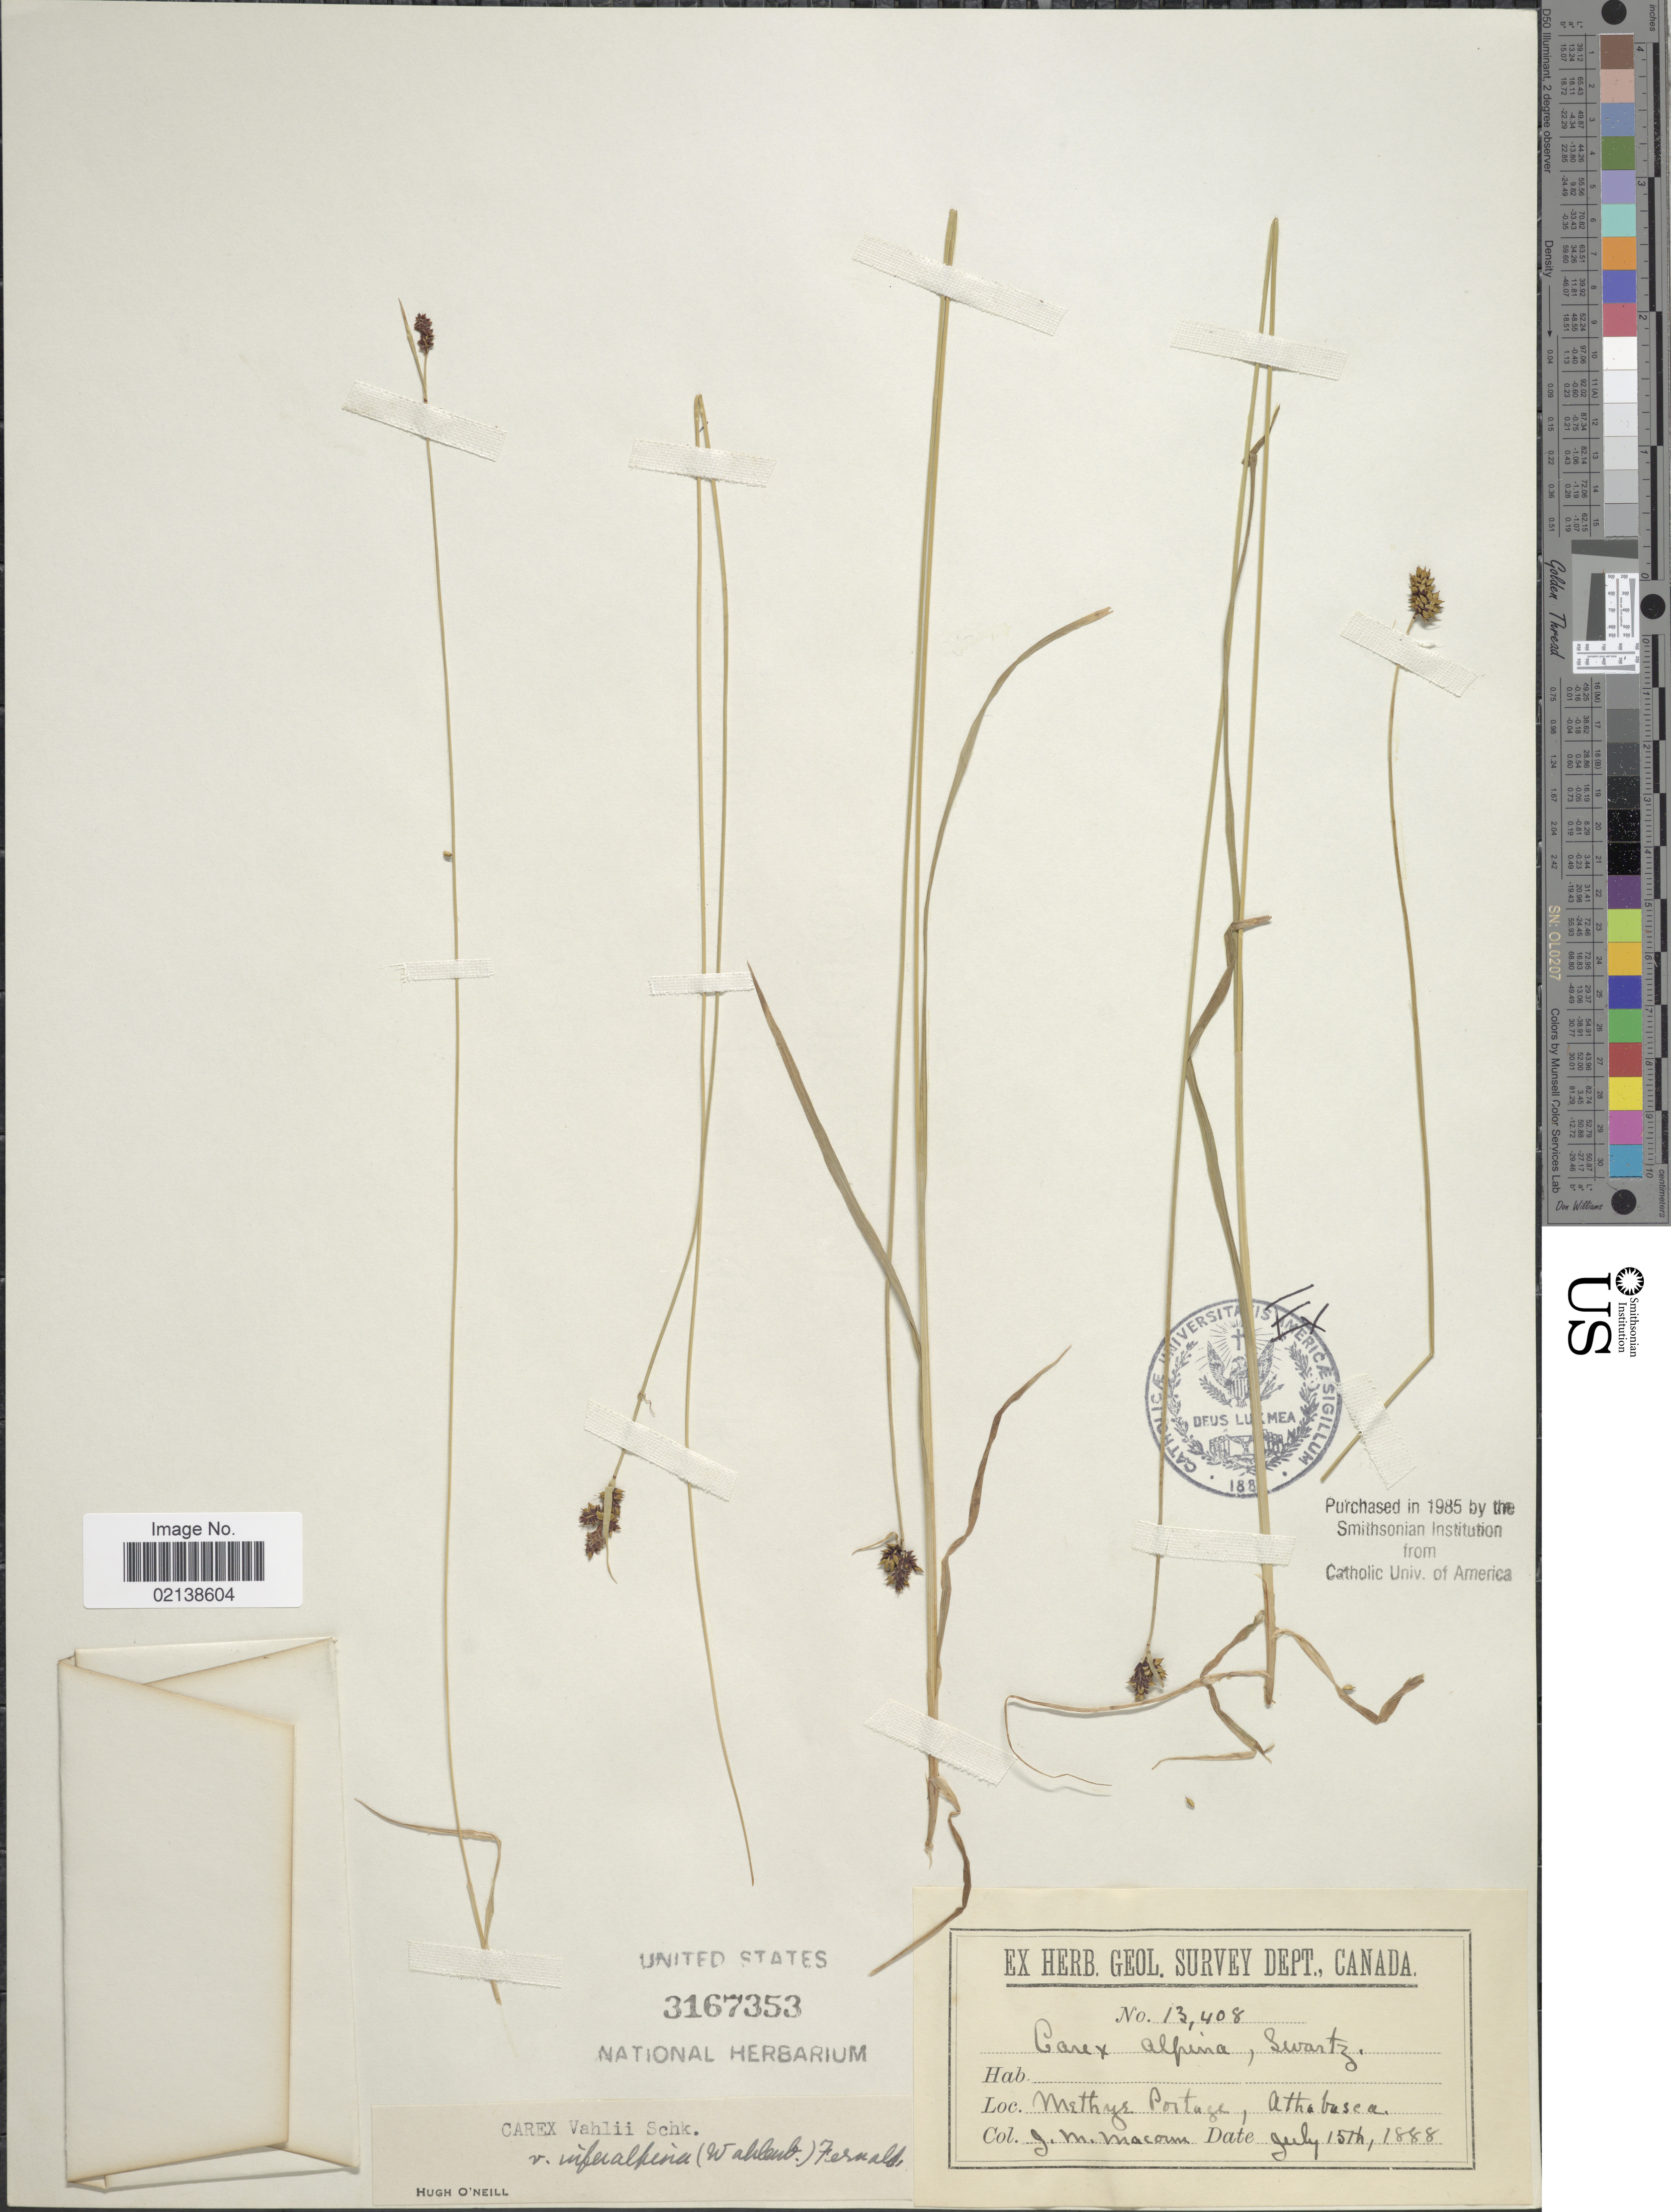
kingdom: Plantae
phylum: Tracheophyta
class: Liliopsida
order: Poales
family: Cyperaceae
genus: Carex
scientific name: Carex media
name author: R. Br.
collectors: J. M. Macoun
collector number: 130408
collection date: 1888-07-15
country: Canada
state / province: Alberta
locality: Methyr Portage, Athabasca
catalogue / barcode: US 3167353